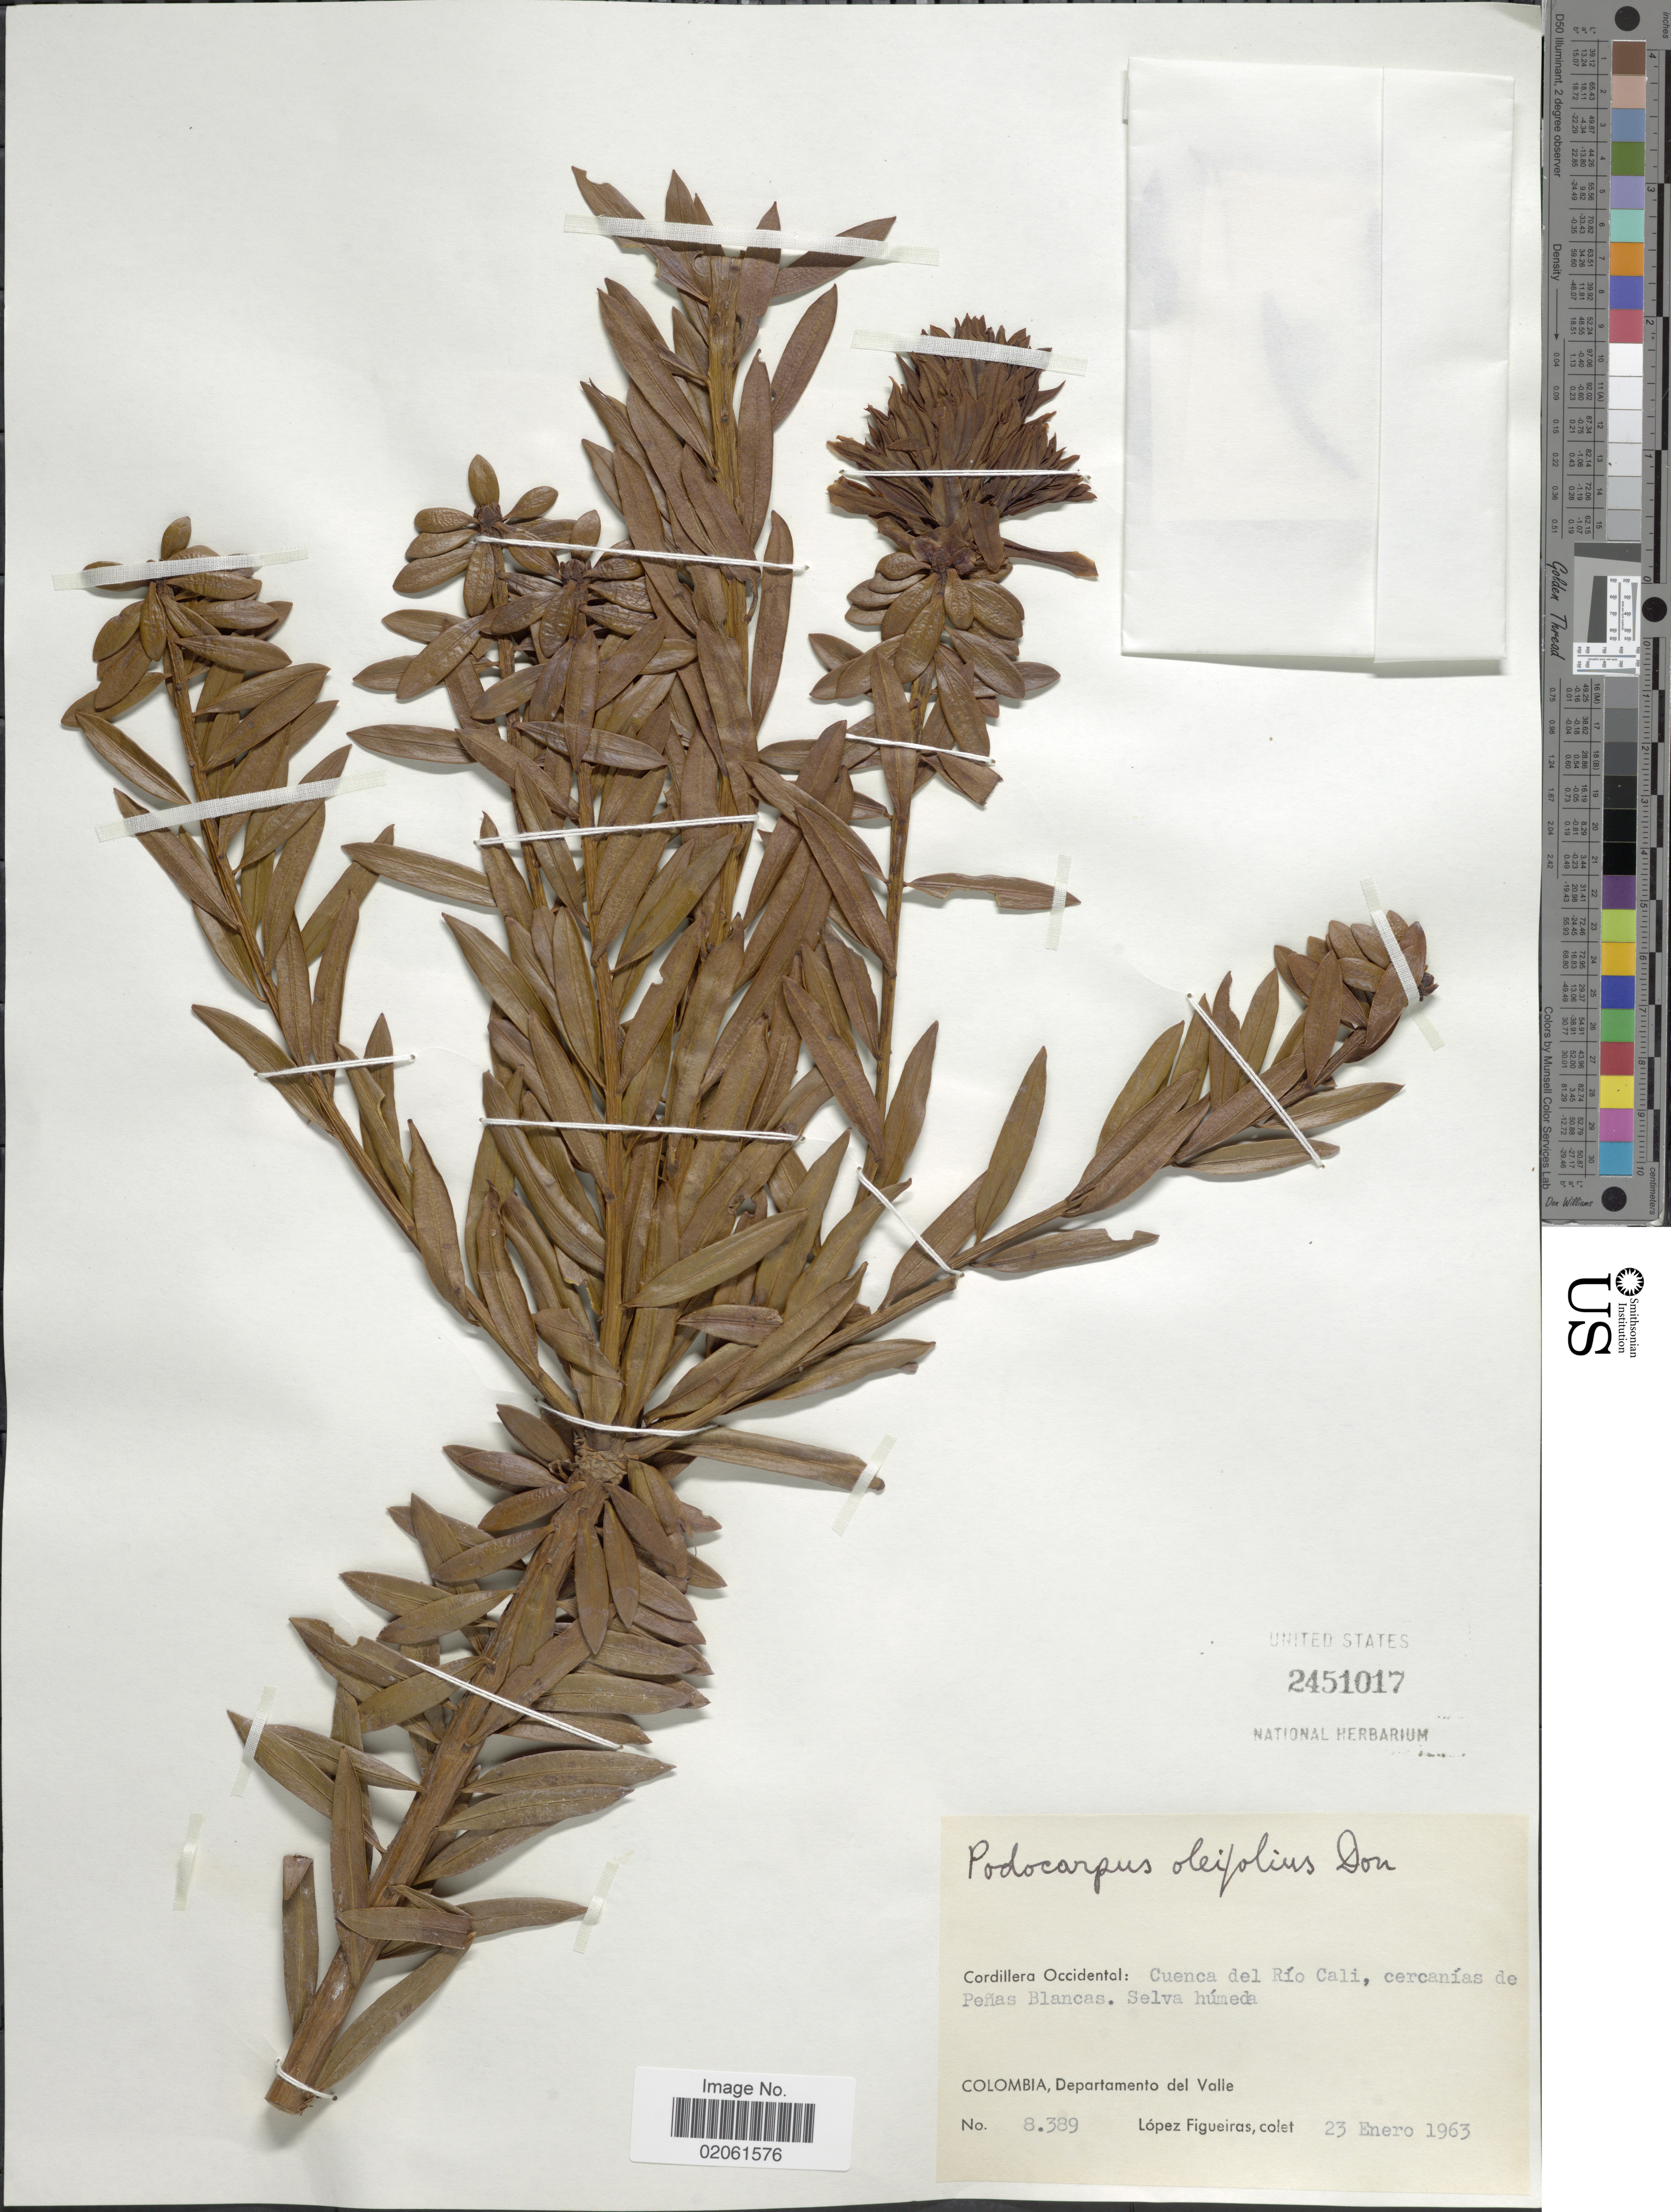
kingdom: Plantae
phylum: Tracheophyta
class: Pinopsida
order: Pinales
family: Podocarpaceae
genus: Podocarpus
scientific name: Podocarpus oleifolius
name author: D. Don ex Lamb.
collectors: L. Figueiras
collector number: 8389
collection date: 1963-01-23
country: Colombia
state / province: Valle del Cauca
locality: Colombia: Departamento del Valle. Cordillera Occidental: Cuenca del Rio Cali , cercanias de Penas Blancas. Selva humeda.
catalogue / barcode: US 2451017